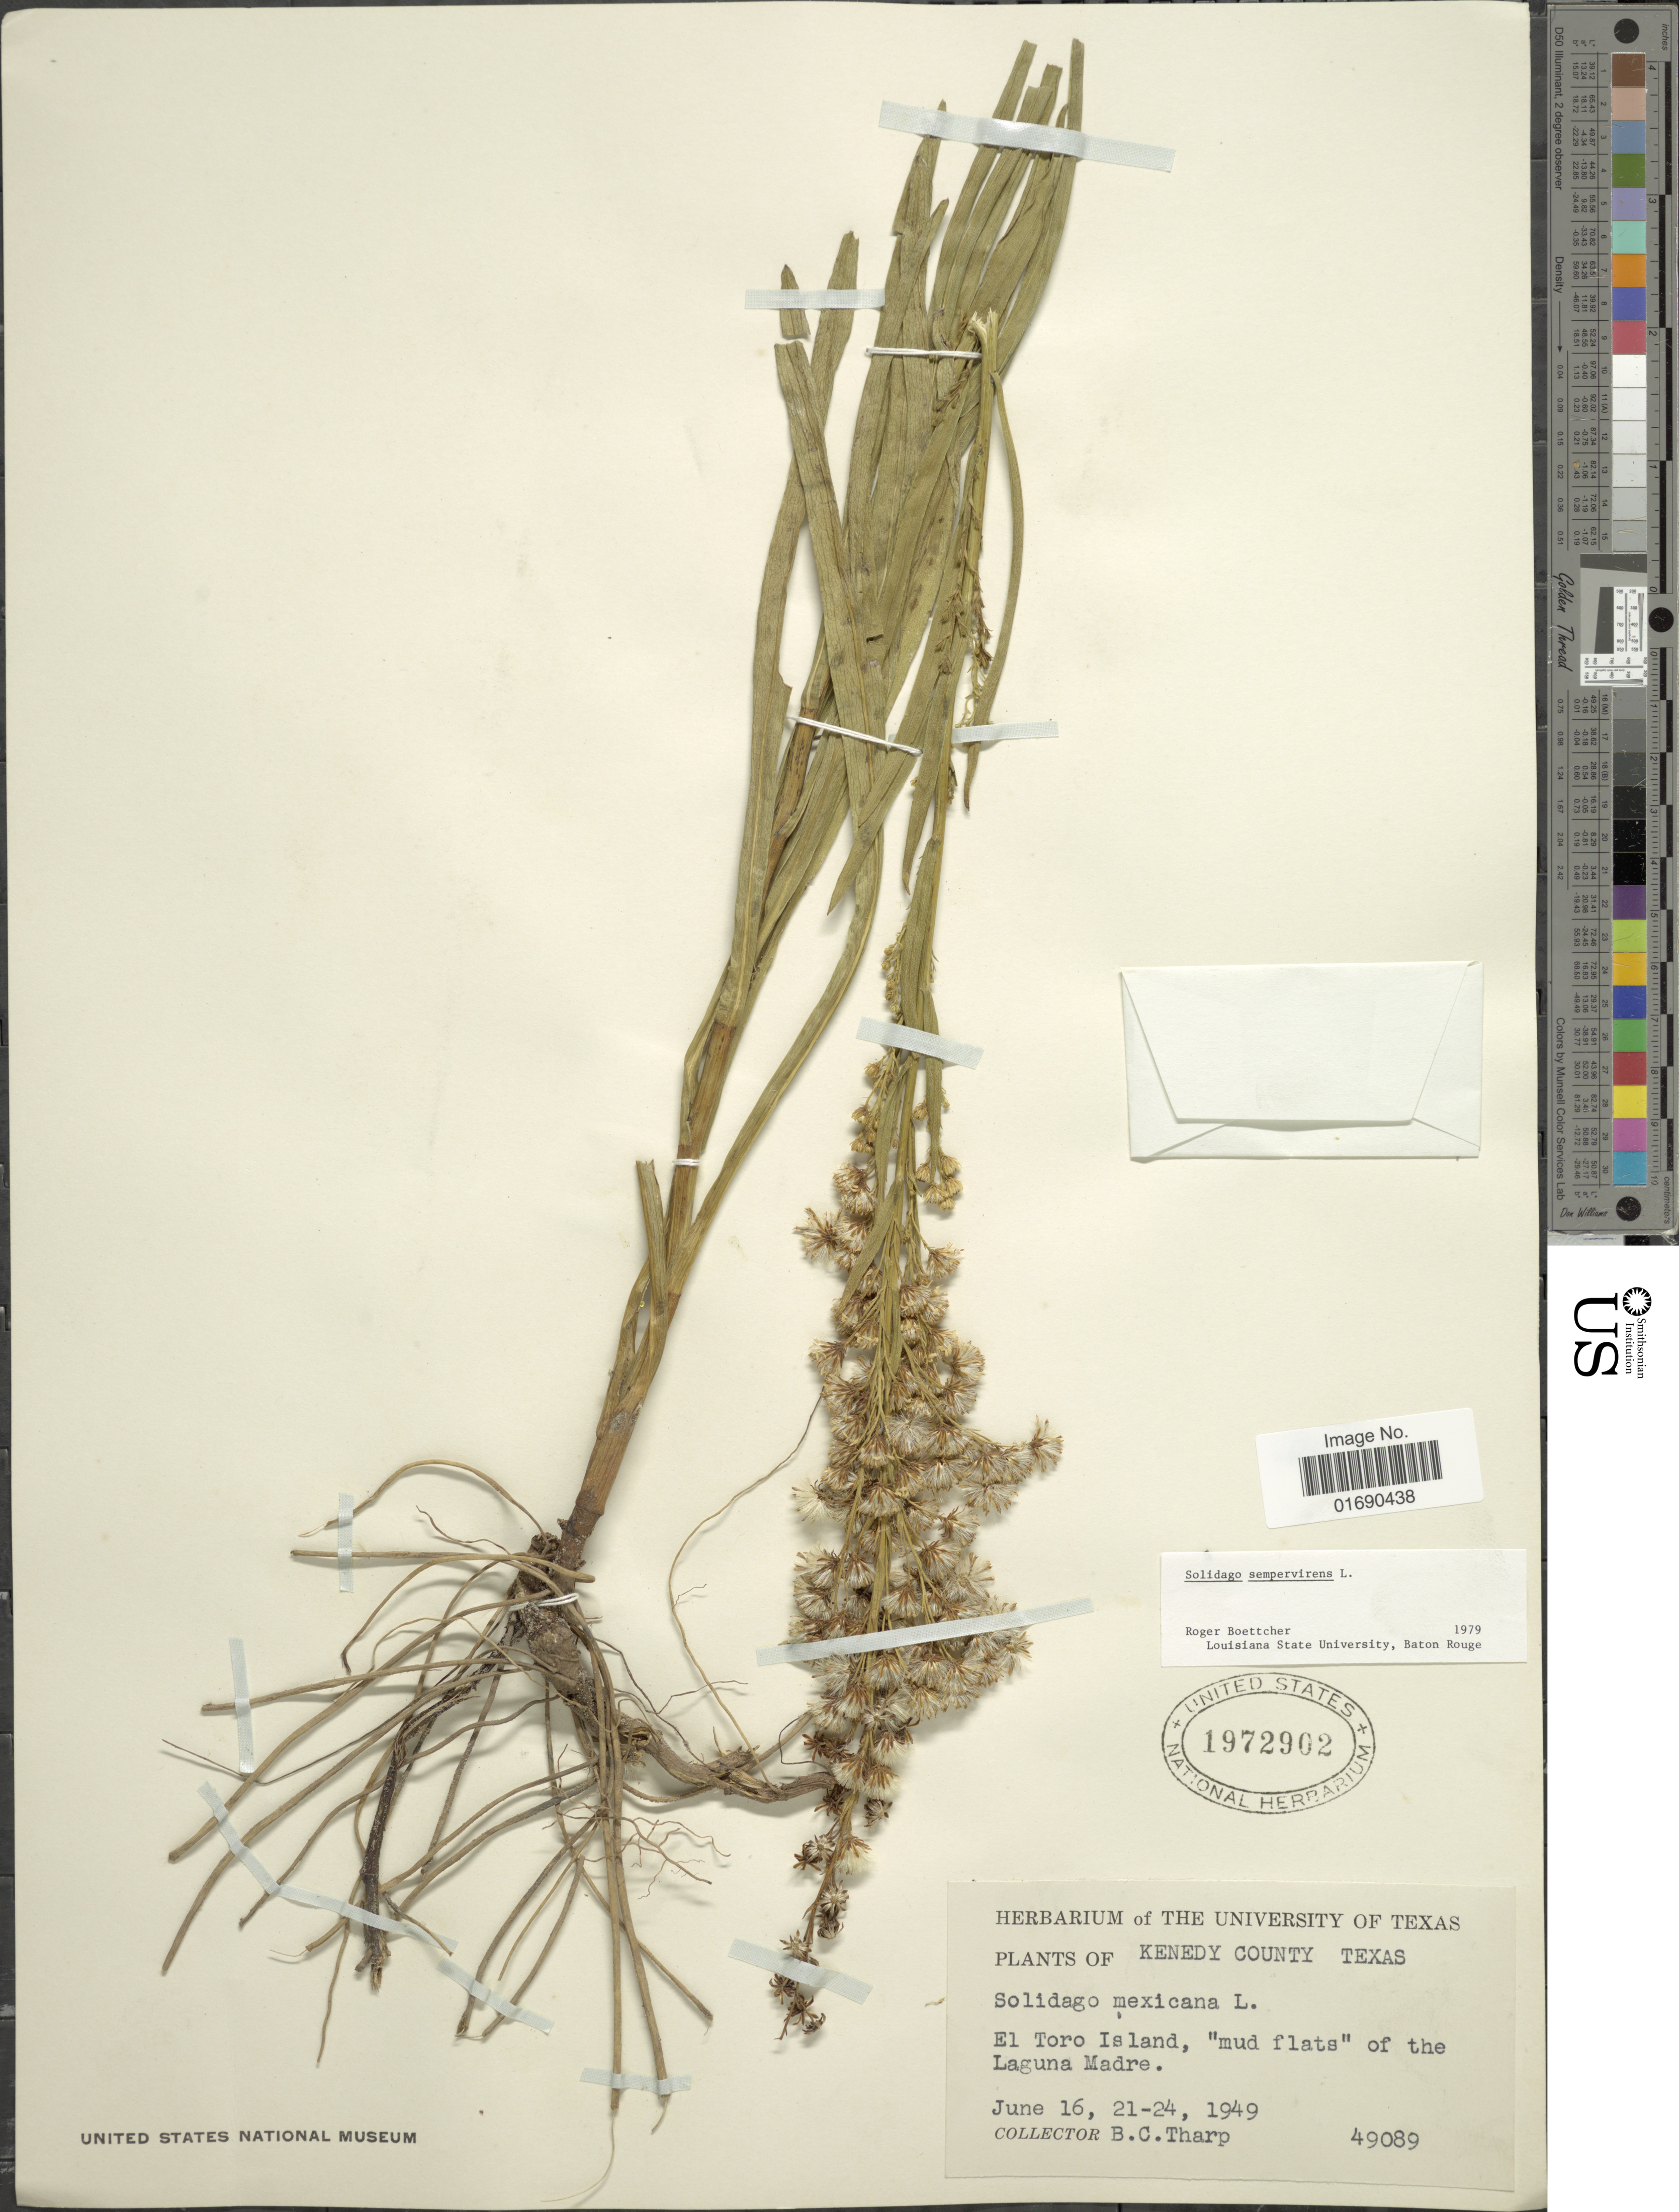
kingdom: Plantae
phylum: Tracheophyta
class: Magnoliopsida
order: Asterales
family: Asteraceae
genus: Solidago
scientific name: Solidago sempervirens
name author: L.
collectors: B. C. Tharp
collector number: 49089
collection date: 1949-06-16/1949-06-24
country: United States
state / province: Texas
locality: Kenedy County, El Toro Island, 'mud flats' of the Laguna Madre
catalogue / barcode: US 1972902